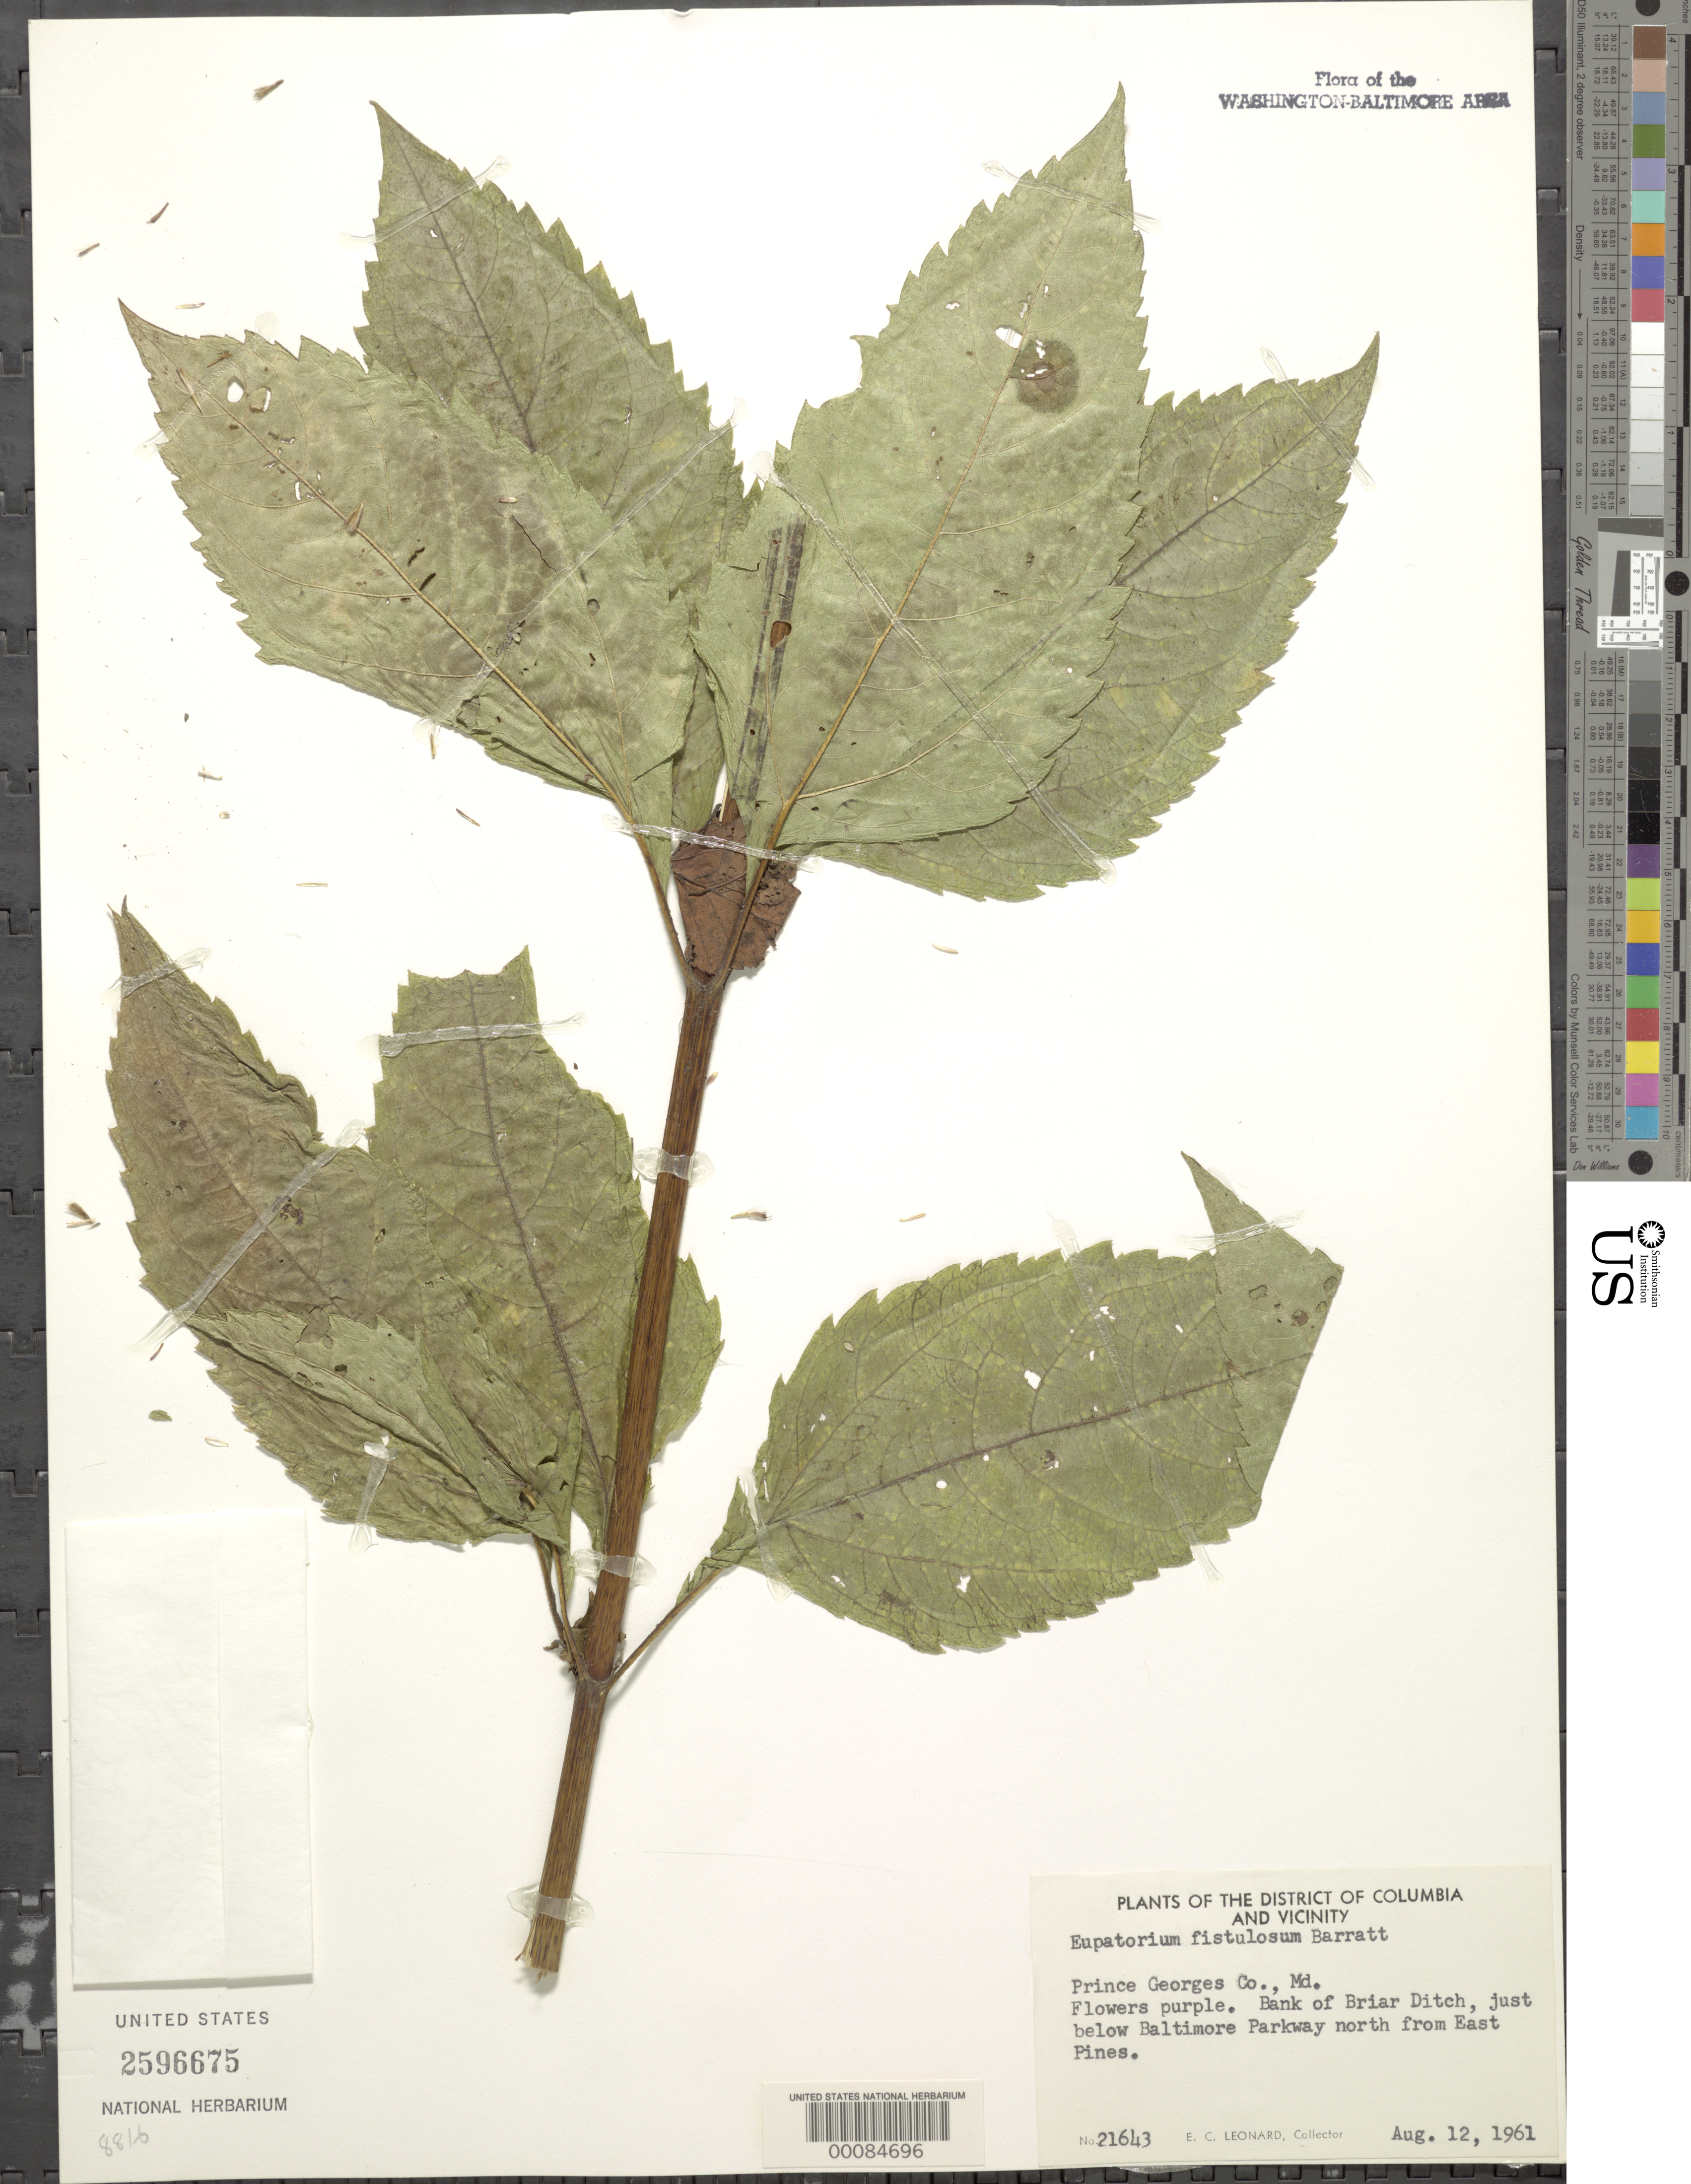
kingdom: Plantae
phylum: Tracheophyta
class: Magnoliopsida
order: Asterales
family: Asteraceae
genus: Eupatorium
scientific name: Eupatorium fistulosum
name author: Barratt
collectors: E. C. Leonard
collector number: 21643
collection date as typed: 12 Aug 1961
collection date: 1961-08-12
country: United States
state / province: Maryland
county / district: Prince George's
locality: Briar Ditch below Baltimore Parkway north of East Pines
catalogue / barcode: US 2596675